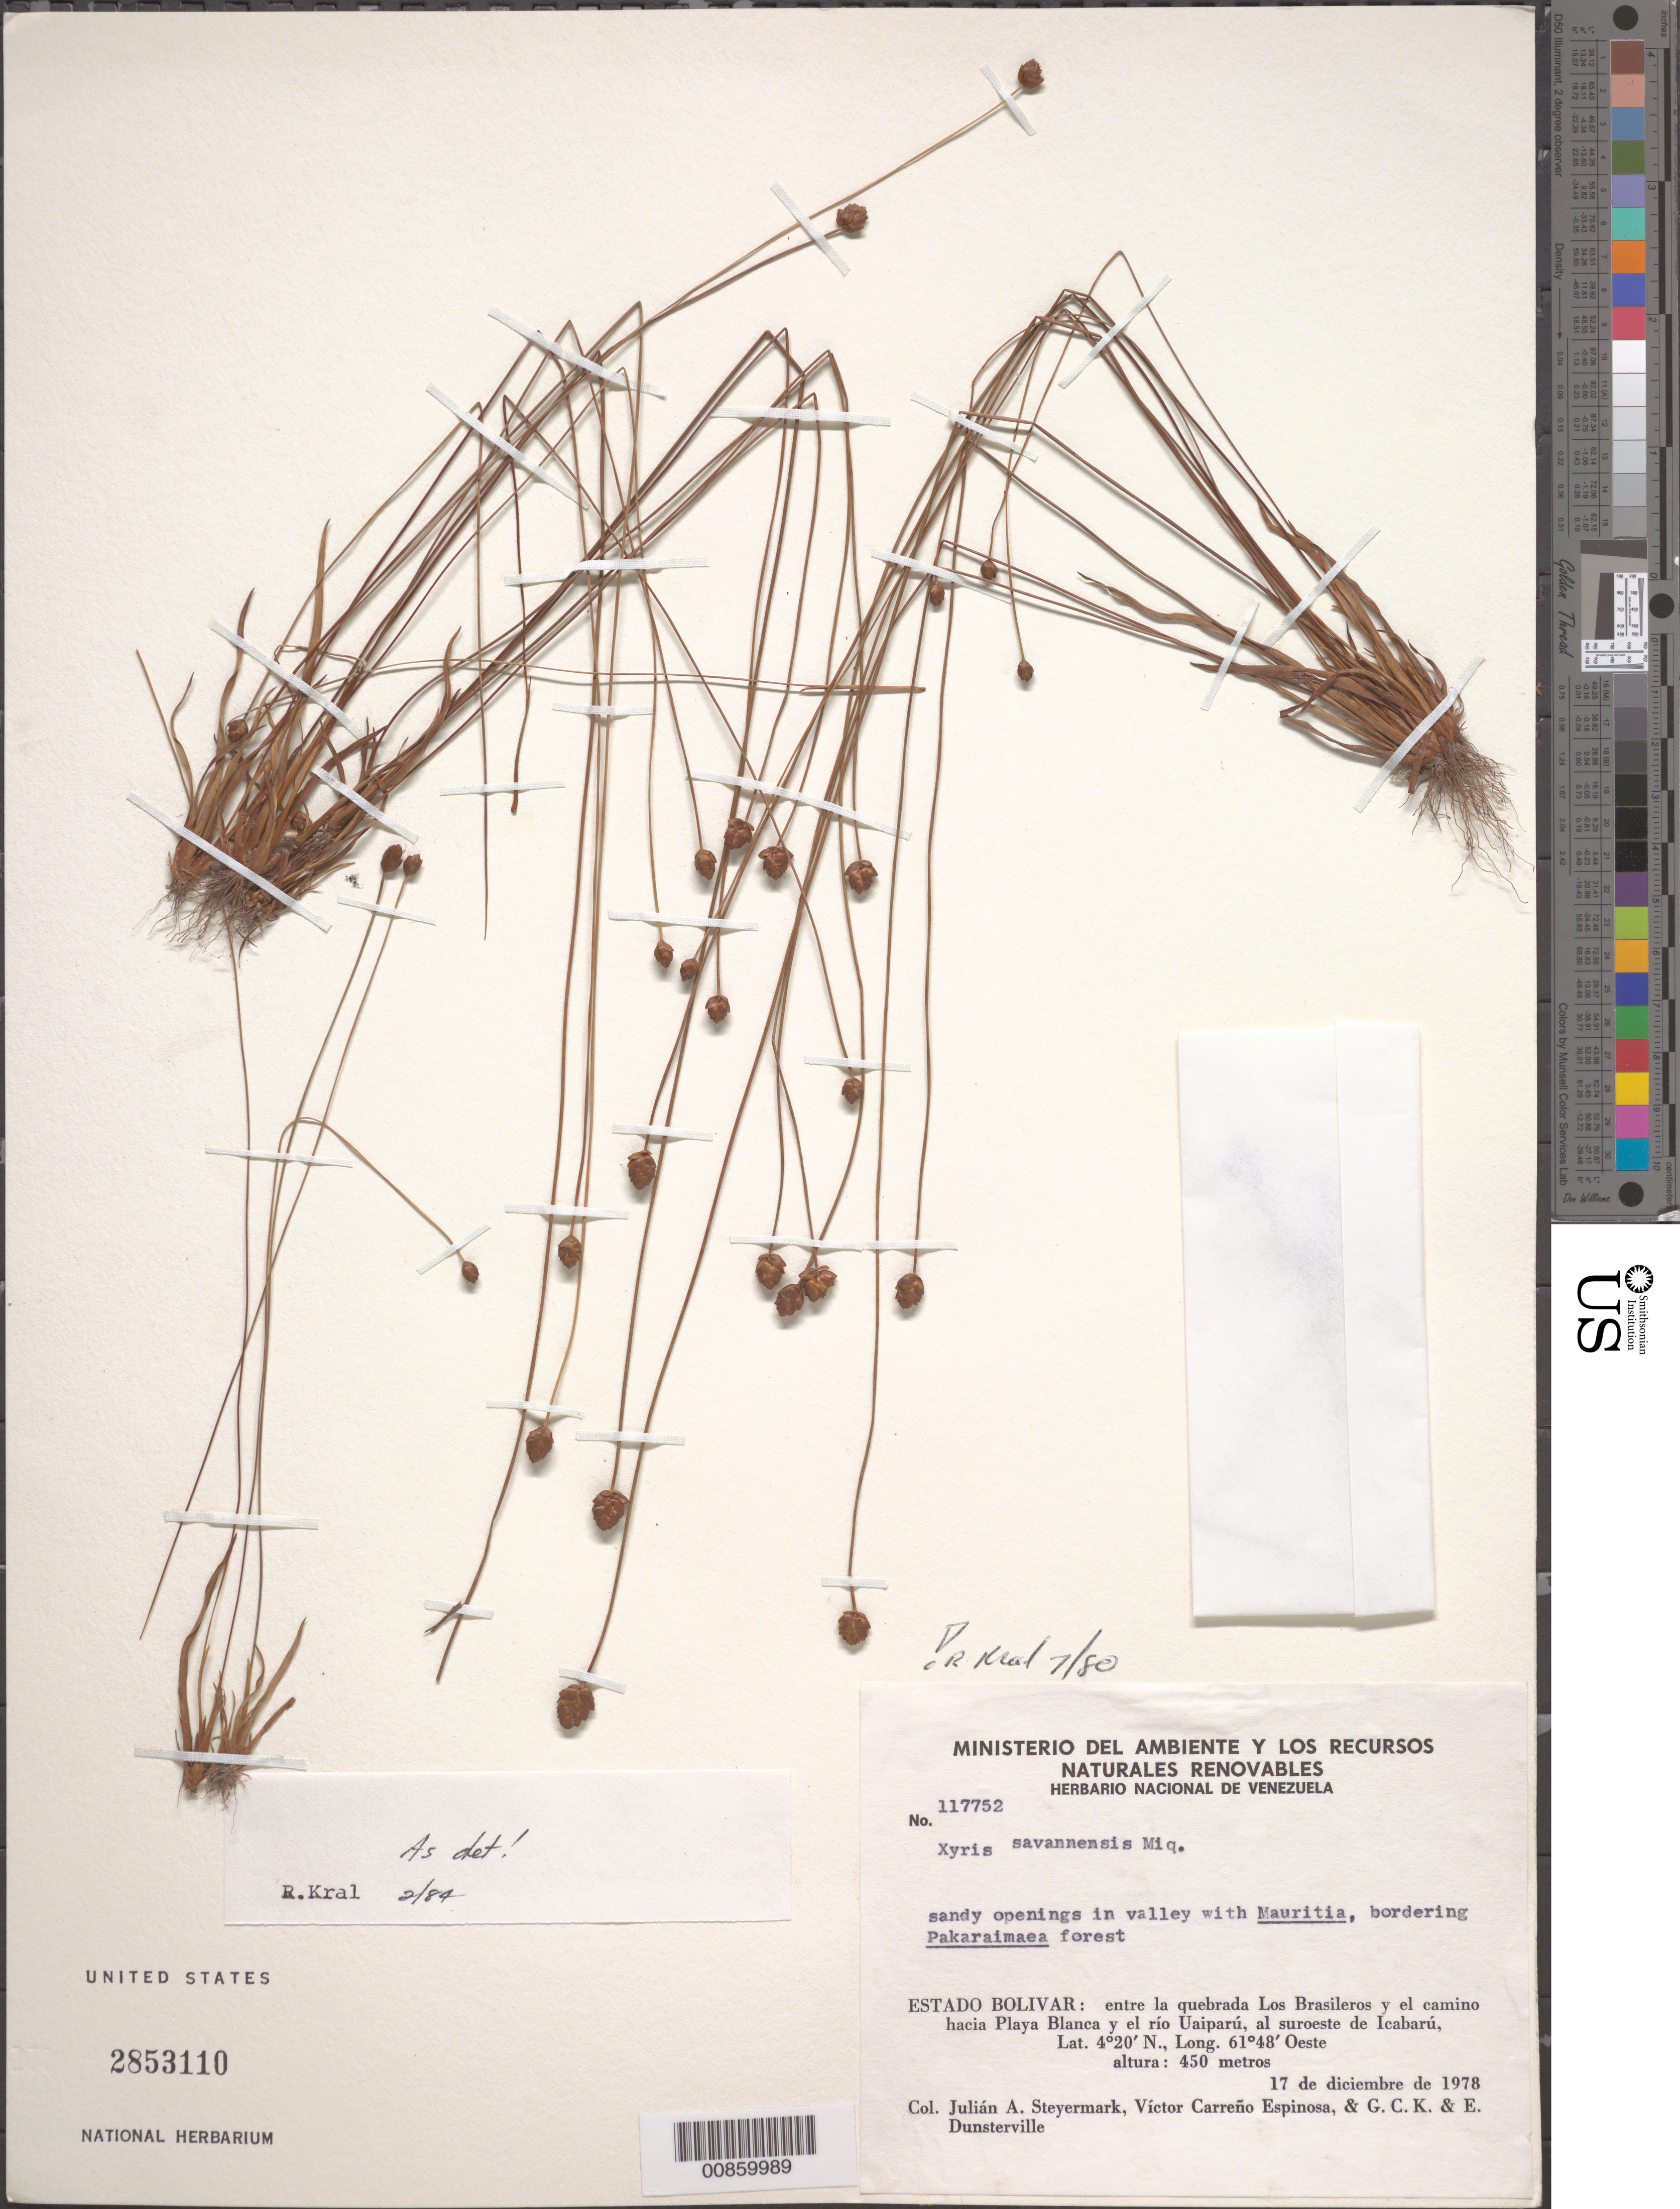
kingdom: Plantae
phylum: Tracheophyta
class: Liliopsida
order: Poales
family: Xyridaceae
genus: Xyris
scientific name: Xyris savanensis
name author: Miq.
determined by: Kral, Robert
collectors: J. Steyermark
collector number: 117752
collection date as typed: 17-Dec-78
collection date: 1978-12-17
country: Venezuela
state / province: Bolívar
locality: Quebrada Los Brasileros a el camino hacia Playa Blanca y el río Uaiparú; al suroeste de Icabarú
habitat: Sandy openings in valley with Mauritia; bordering Pakaraimaea forest.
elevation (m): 450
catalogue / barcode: US 2853110